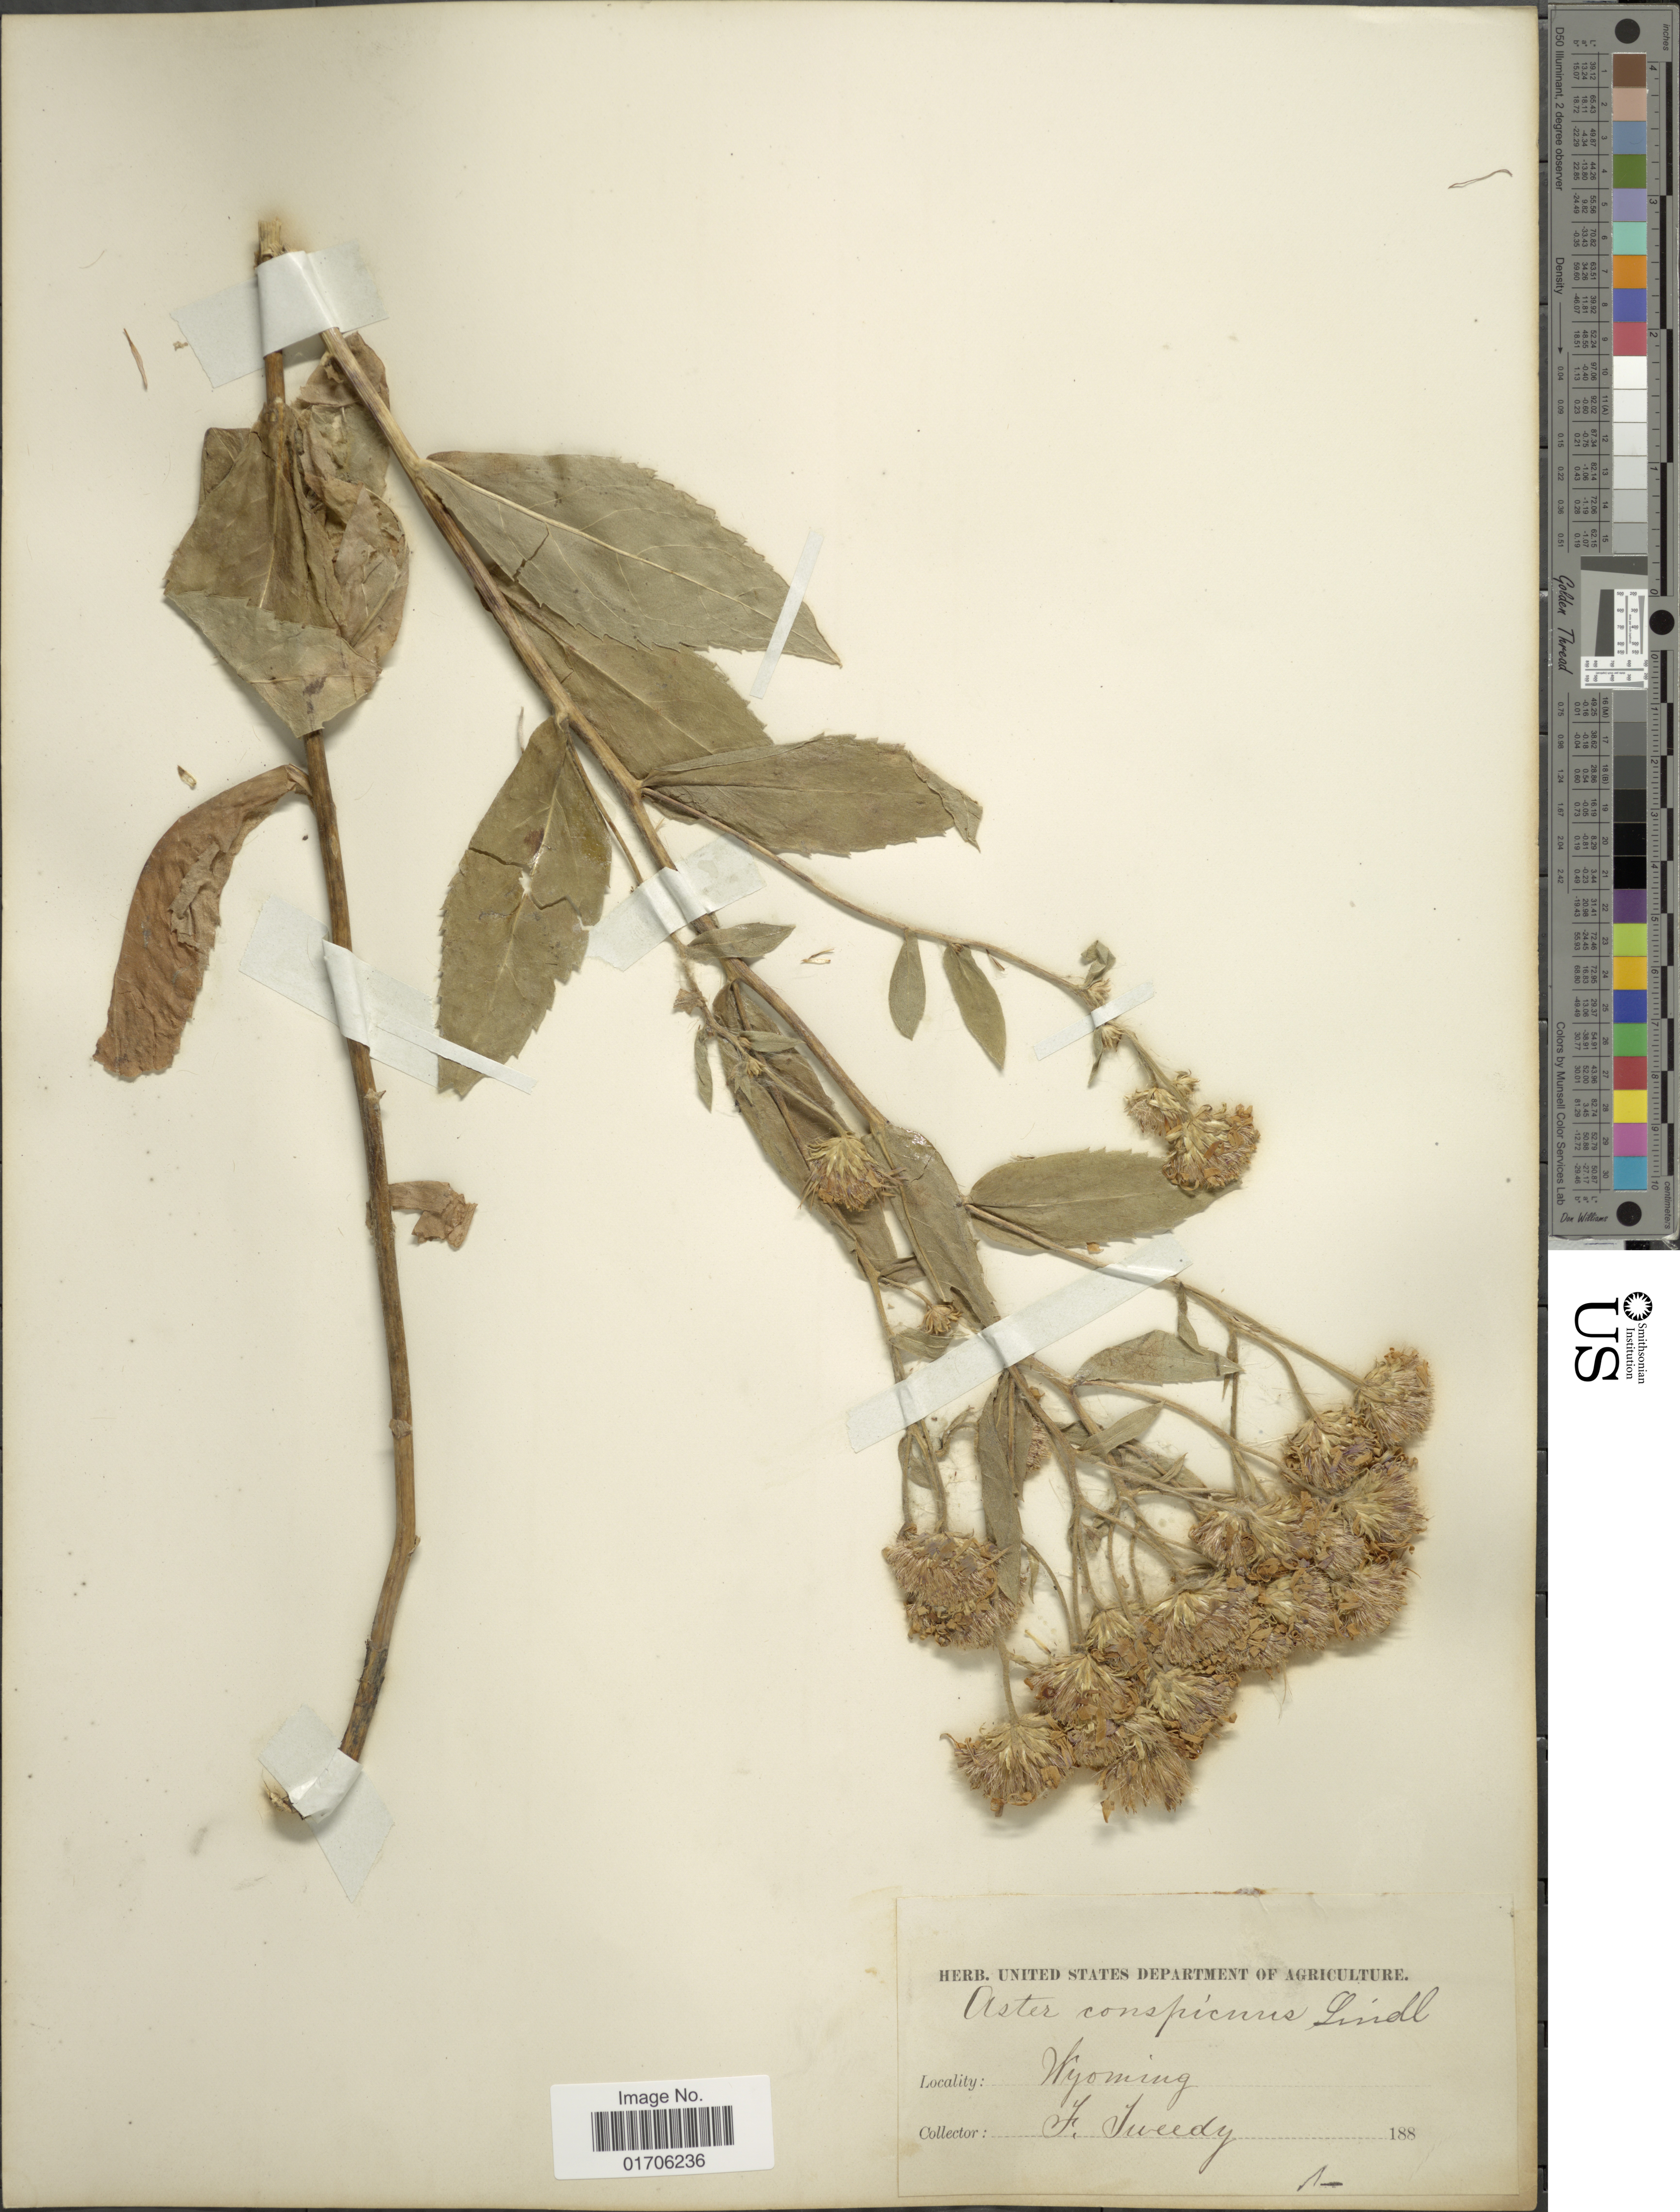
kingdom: Plantae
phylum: Tracheophyta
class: Magnoliopsida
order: Asterales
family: Asteraceae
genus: Eurybia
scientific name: Eurybia conspicua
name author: (Lindl.) G.L. Nesom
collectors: F. Tweedy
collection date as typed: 188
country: United States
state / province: Wyoming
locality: Wyoming.